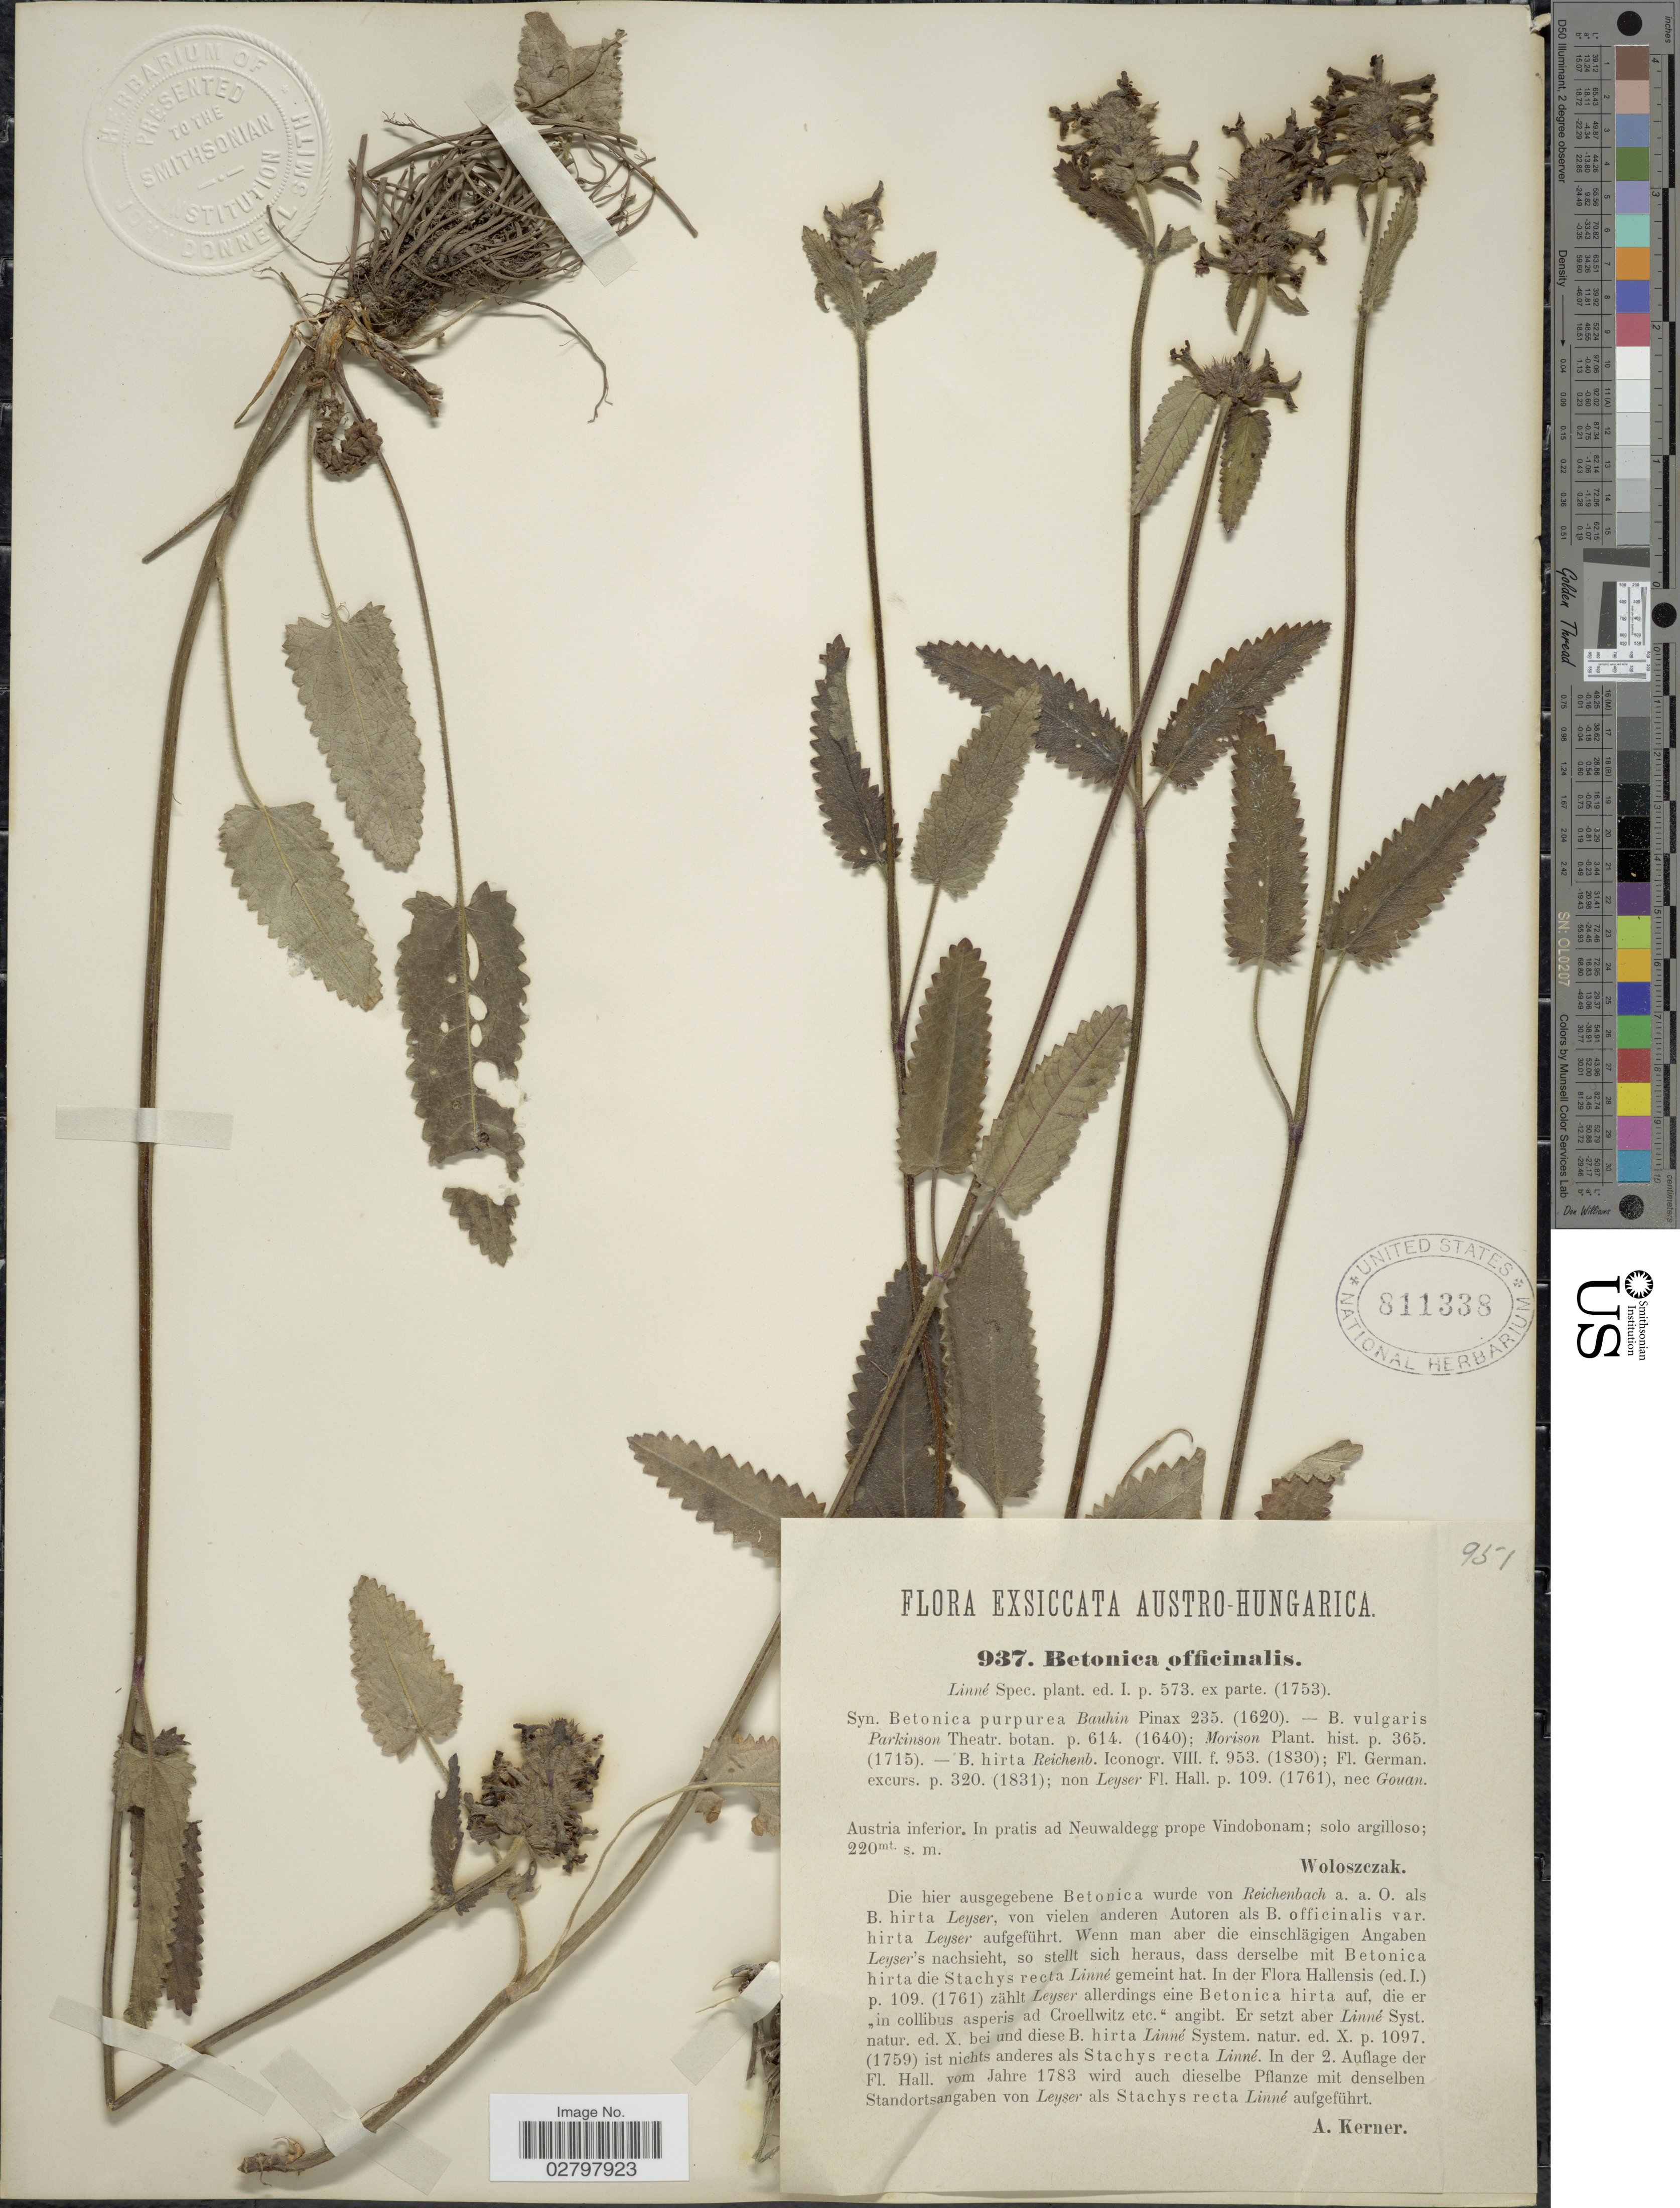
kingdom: Plantae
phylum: Tracheophyta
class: Magnoliopsida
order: Lamiales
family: Lamiaceae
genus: Stachys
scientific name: Stachys officinalis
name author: (L.) Trevis.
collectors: E. Woloszczak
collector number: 937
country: Austria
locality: Austria inferior. In pratis ad Neuwaldegg prope Vindobonam; solo argilloso.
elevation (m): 220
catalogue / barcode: US 811338